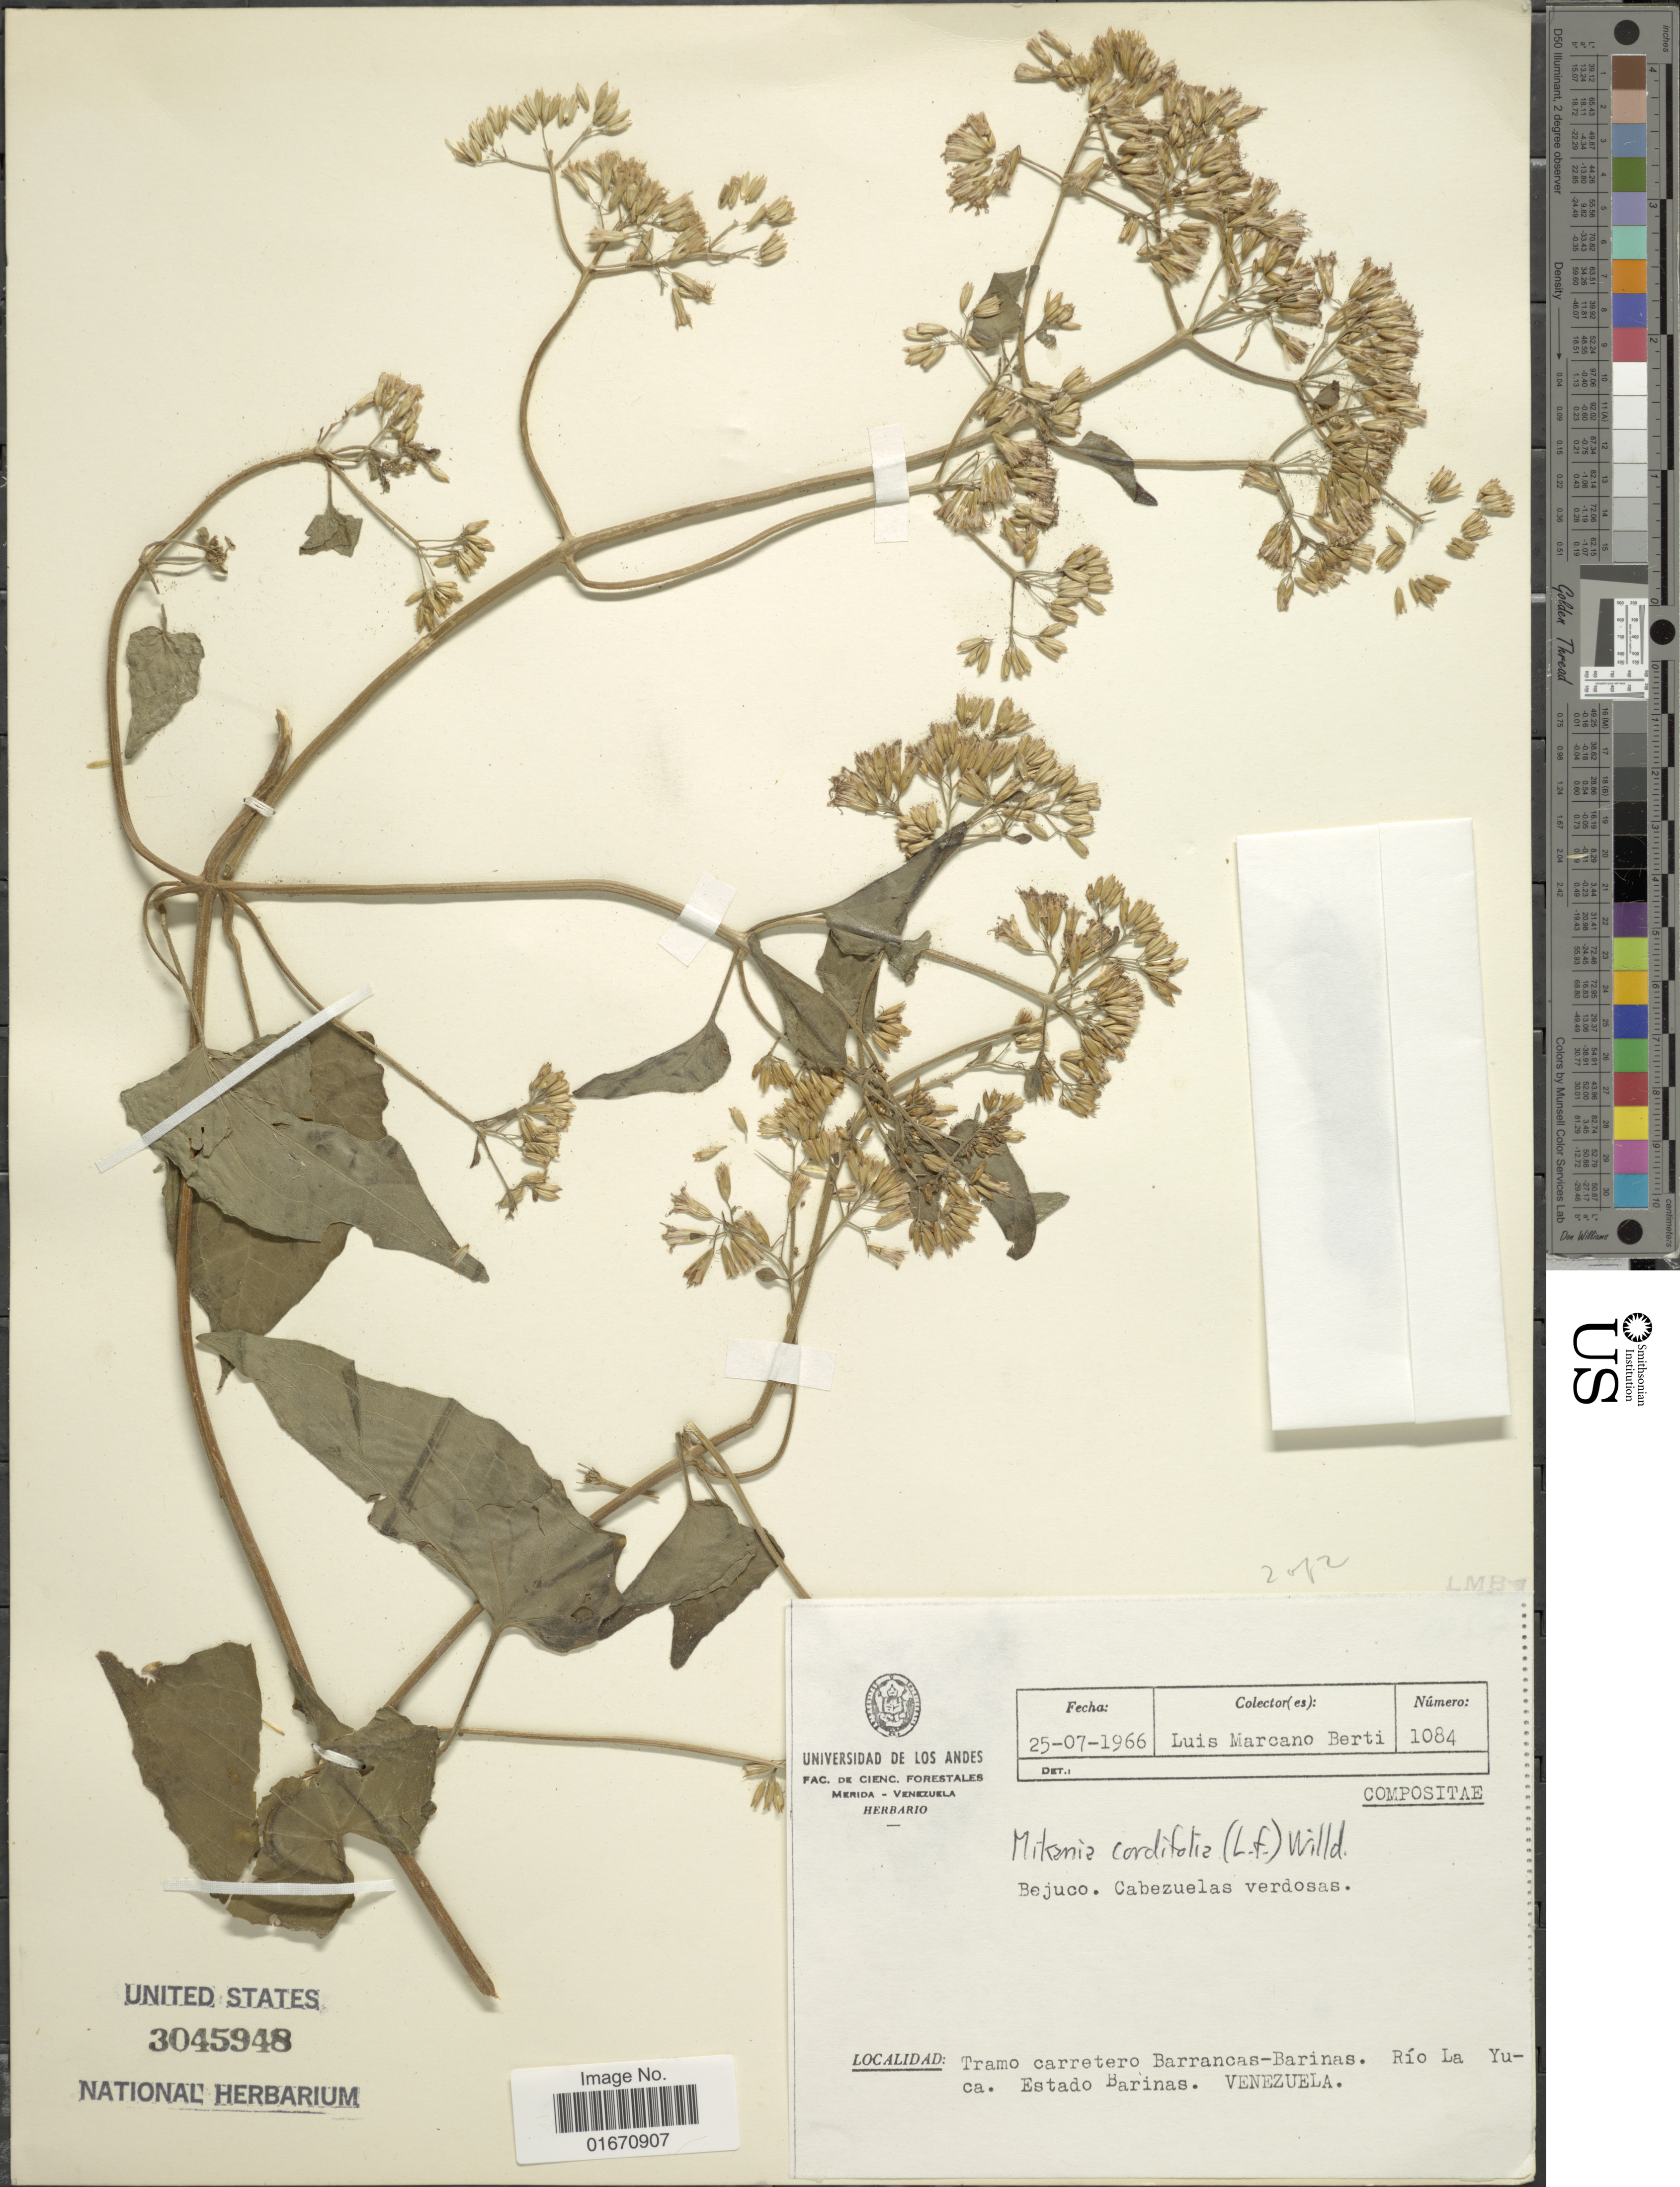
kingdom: Plantae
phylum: Tracheophyta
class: Magnoliopsida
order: Asterales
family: Asteraceae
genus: Mikania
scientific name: Mikania cordifolia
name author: Kunth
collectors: L. Marcano-Berti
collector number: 1084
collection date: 1966-07-25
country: Venezuela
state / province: Barinas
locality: Tramo carretero Barrancas-Barinas, Rio La Yuca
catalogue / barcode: US 3045948